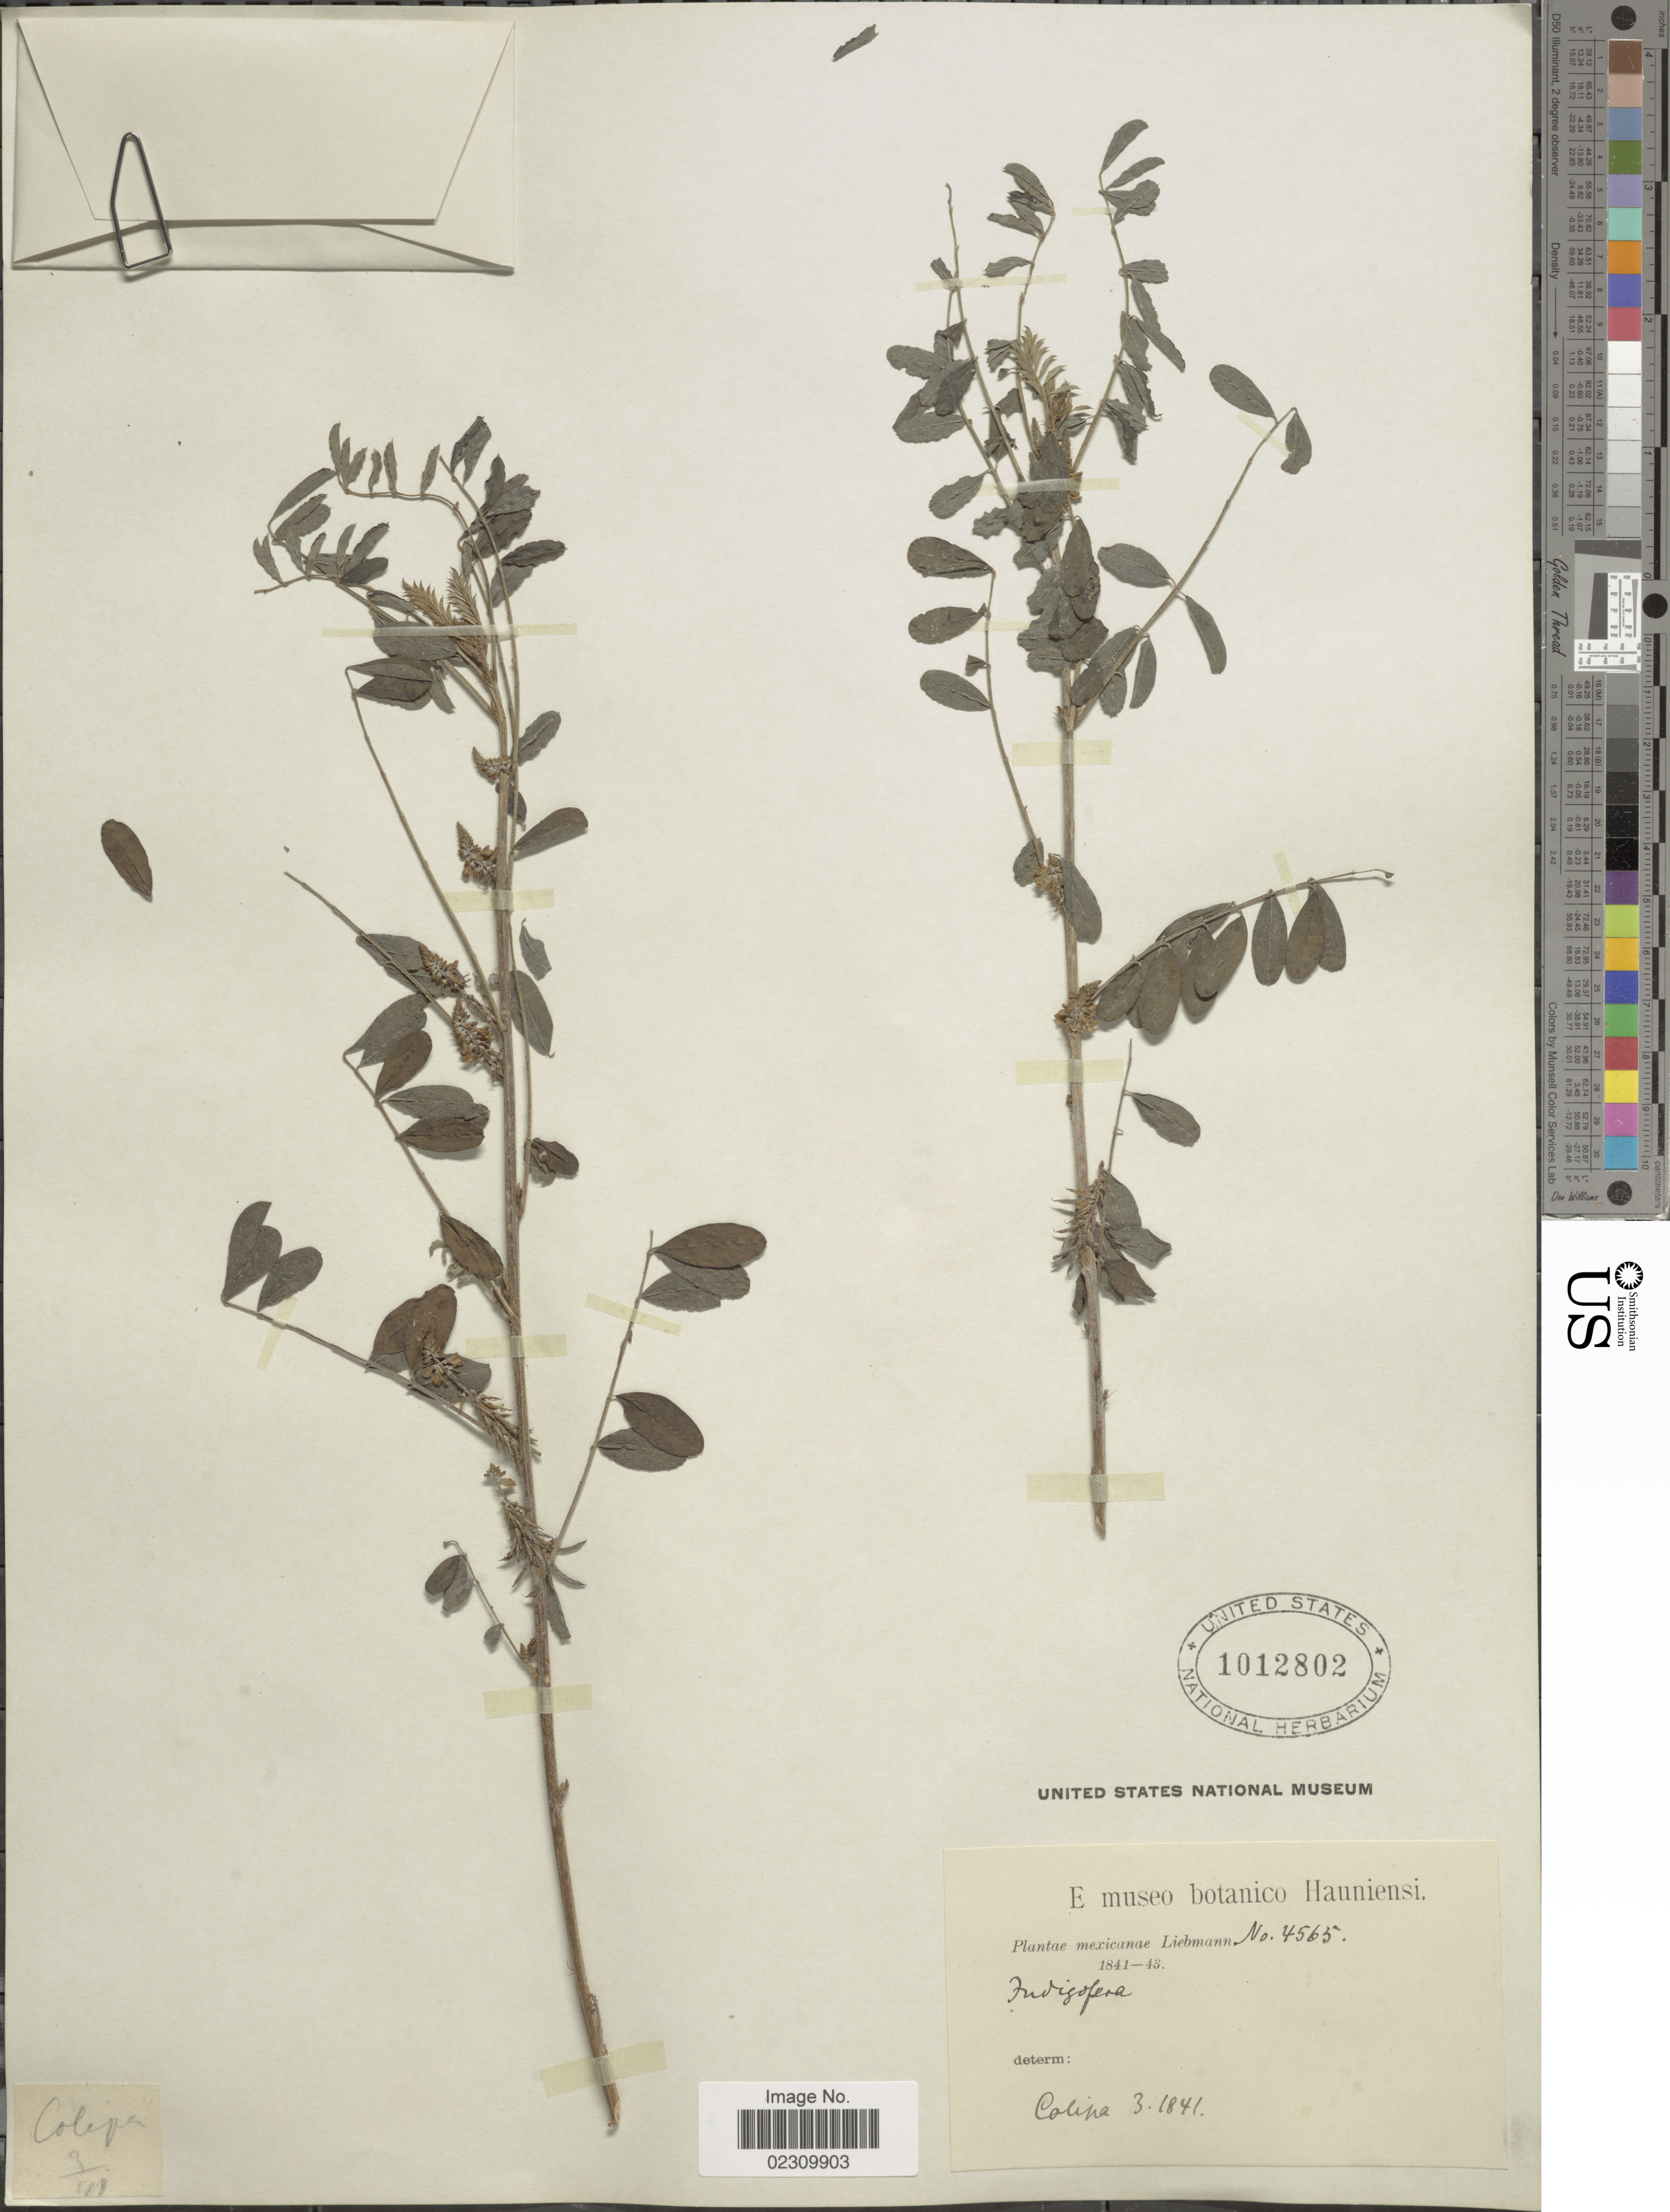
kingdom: Plantae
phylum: Tracheophyta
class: Magnoliopsida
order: Fabales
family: Fabaceae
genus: Indigofera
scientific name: Indigofera suffruticosa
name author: Mill.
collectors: Liebmann, --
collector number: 4565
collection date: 1841-03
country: Mexico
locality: Colina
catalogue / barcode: US 1012802